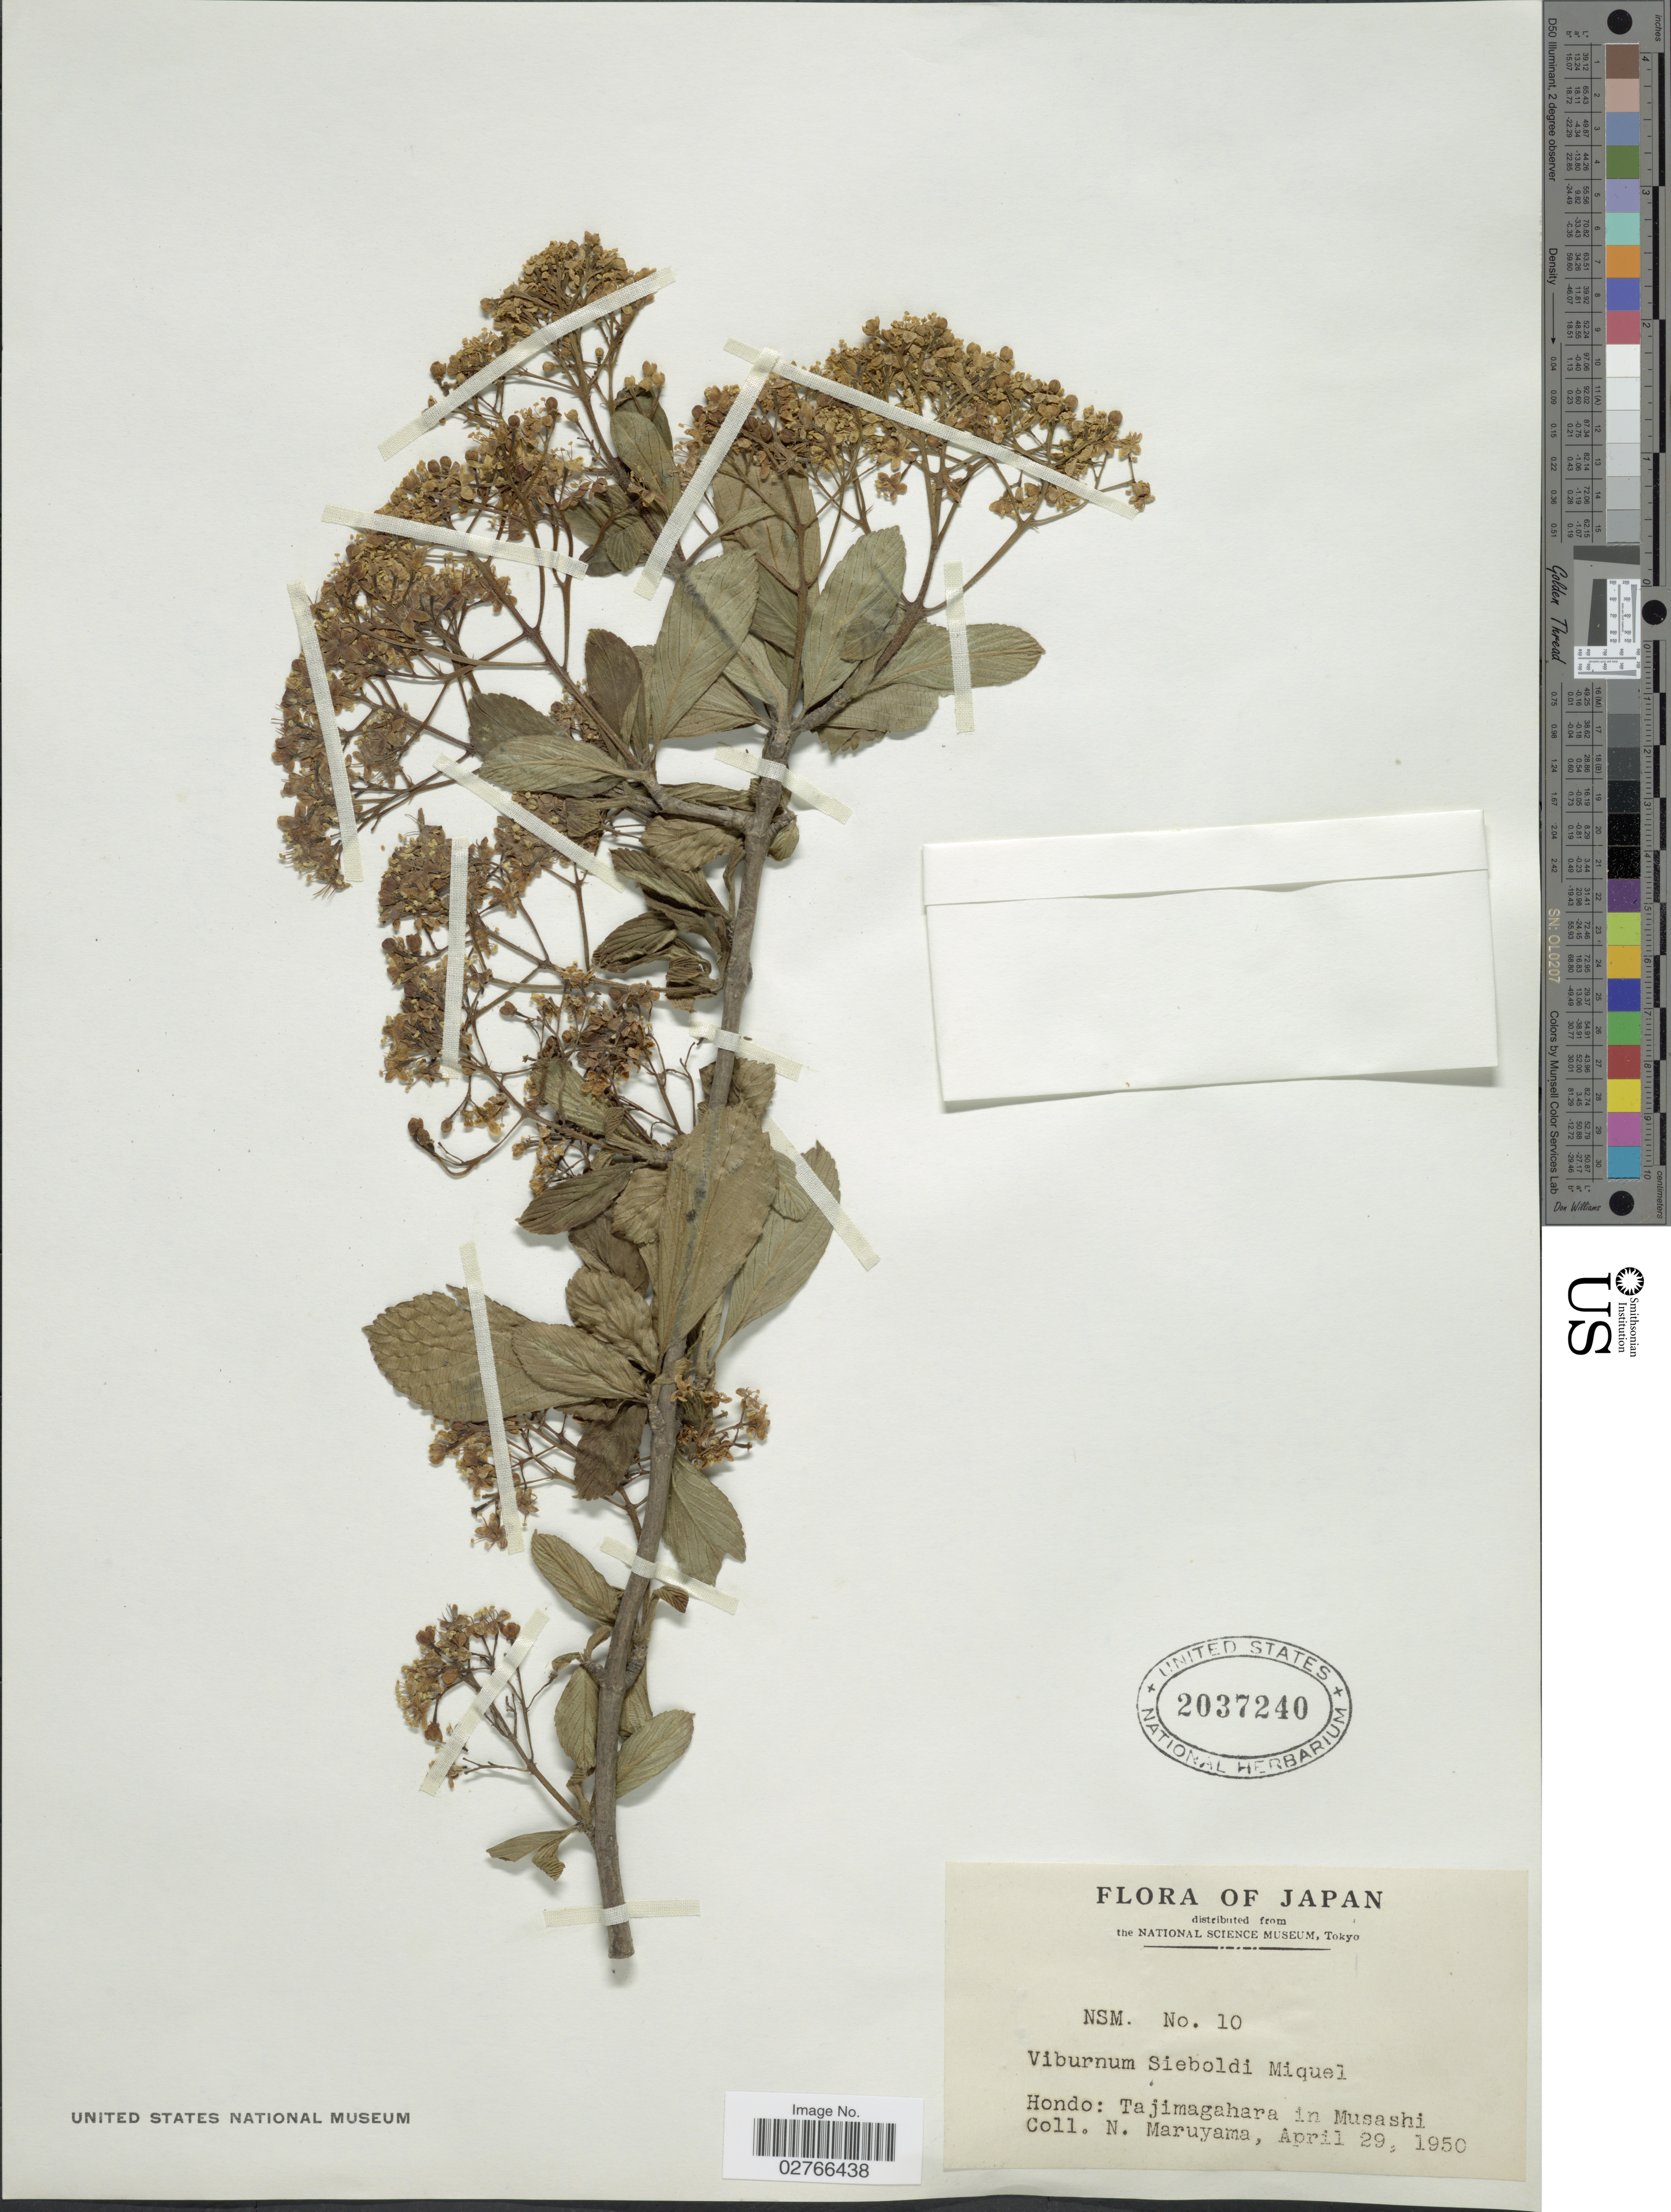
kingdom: Plantae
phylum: Tracheophyta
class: Magnoliopsida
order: Dipsacales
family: Viburnaceae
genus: Viburnum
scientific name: Viburnum sieboldii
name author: Miq.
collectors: N. Maruyama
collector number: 10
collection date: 1950-04-29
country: Japan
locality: Hondo, Tajimagahara in Musashi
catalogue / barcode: US 2037240